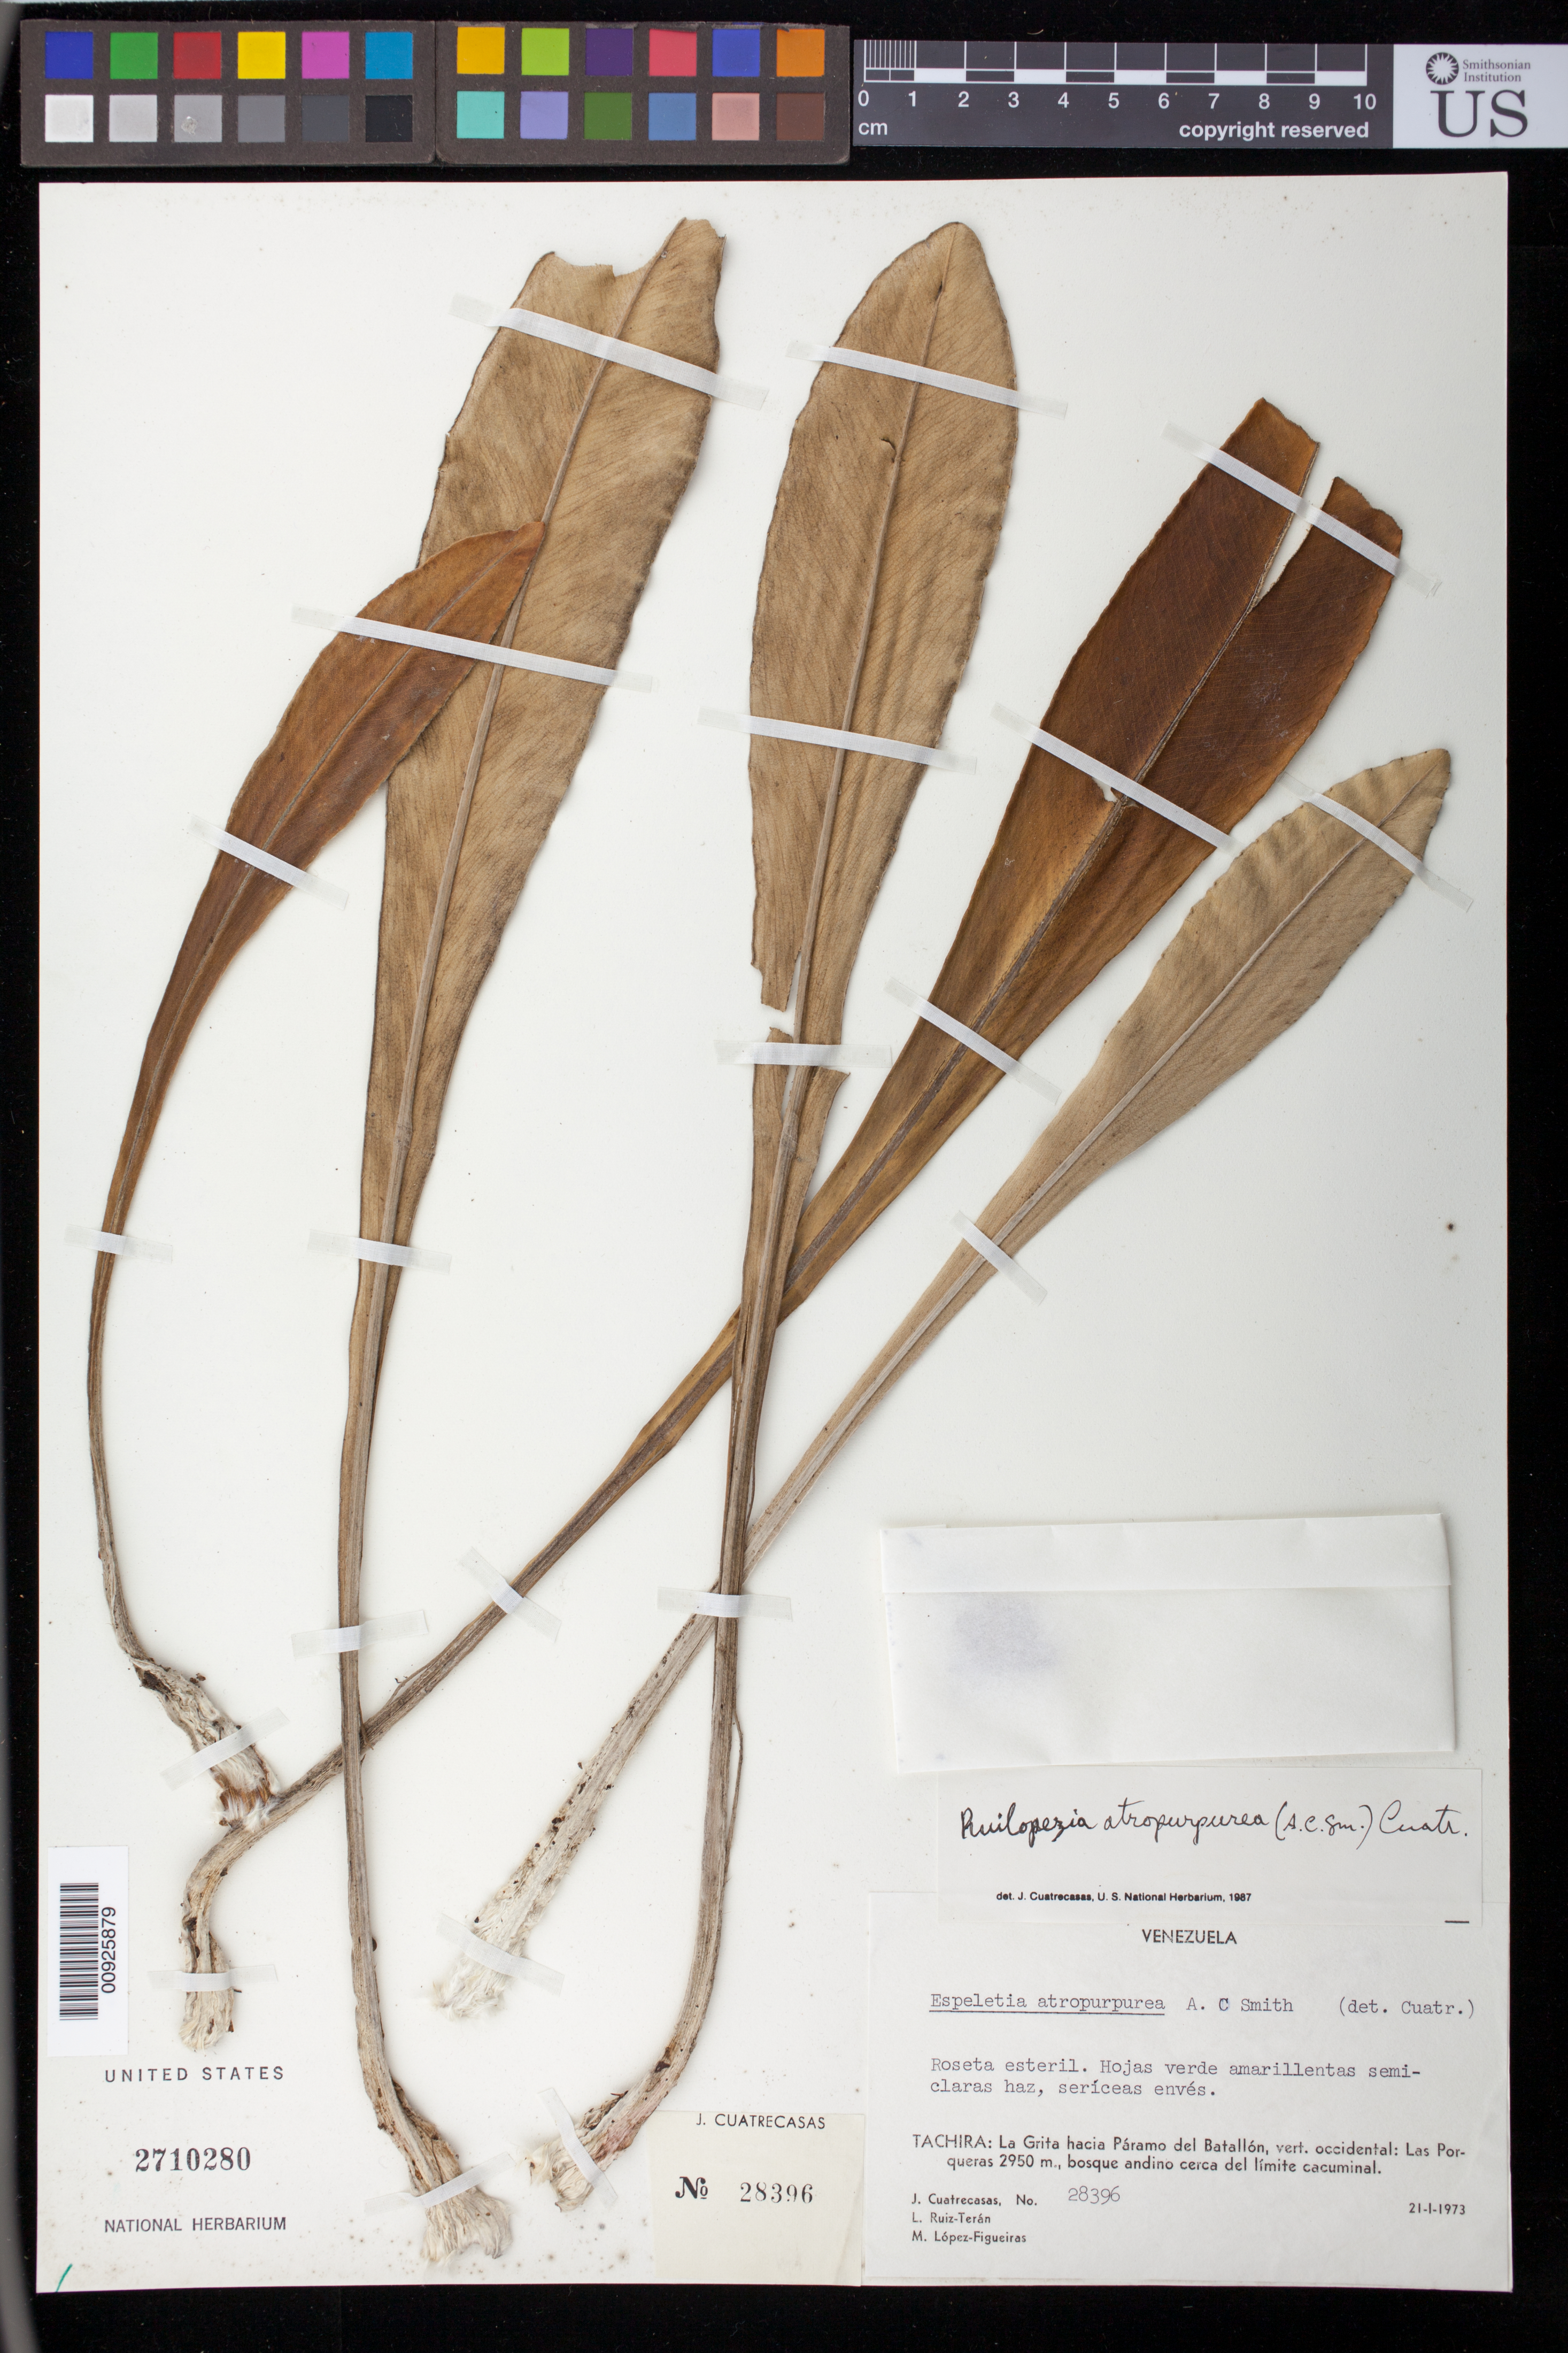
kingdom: Plantae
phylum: Tracheophyta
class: Magnoliopsida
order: Asterales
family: Asteraceae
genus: Ruilopezia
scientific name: Ruilopezia atropurpurea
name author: (A.C. Sm.) Cuatrec.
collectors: J. Cuatrecasas, L. E. Ruíz-Terán & M. López Figueiras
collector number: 28396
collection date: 1973-01-21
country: Venezuela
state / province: Táchira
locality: la Grita hacia el P. del Batallón, vert. Occidental: Las Porqueras.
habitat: Bosque andino cerca del límite cacuminal.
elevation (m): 2950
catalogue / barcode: US 2710280